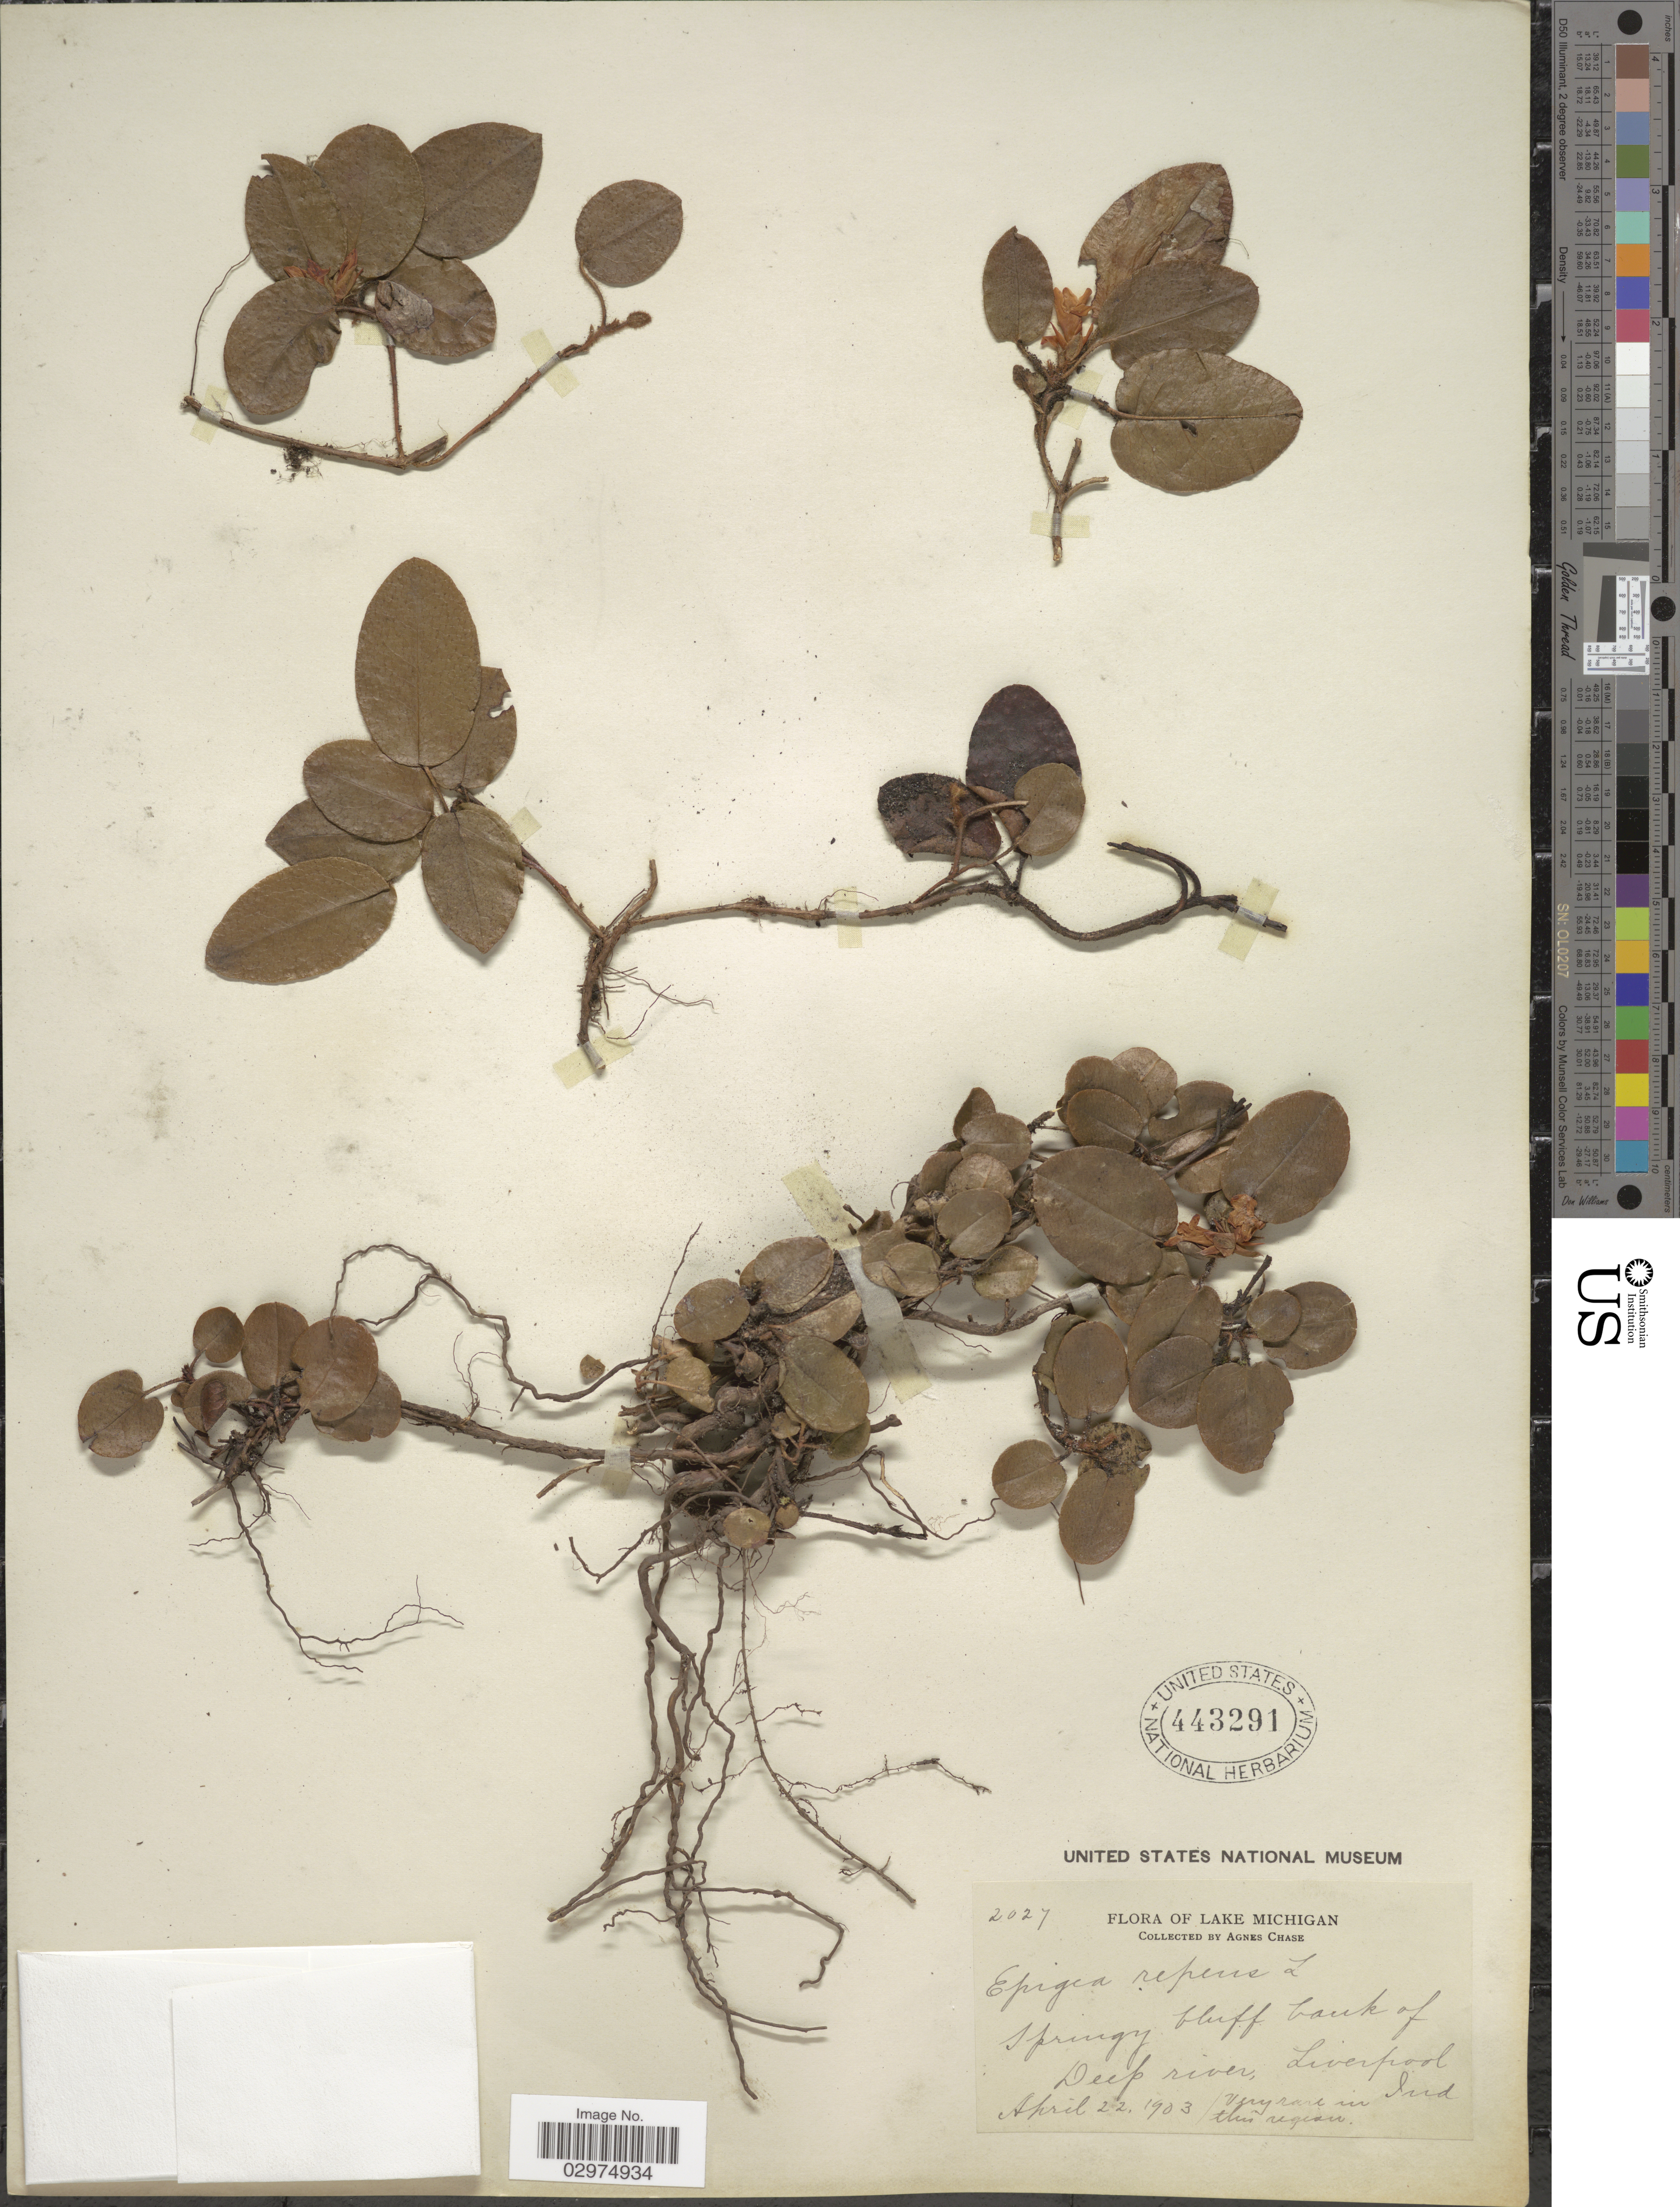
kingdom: Plantae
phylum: Tracheophyta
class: Magnoliopsida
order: Ericales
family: Ericaceae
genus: Epigaea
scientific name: Epigaea repens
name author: L.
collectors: A. Chase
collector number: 2027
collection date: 1903-04-22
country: United States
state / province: Indiana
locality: Lake Michigan. Springy bluff, bank of Deep river, Liverpool.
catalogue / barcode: US 443291